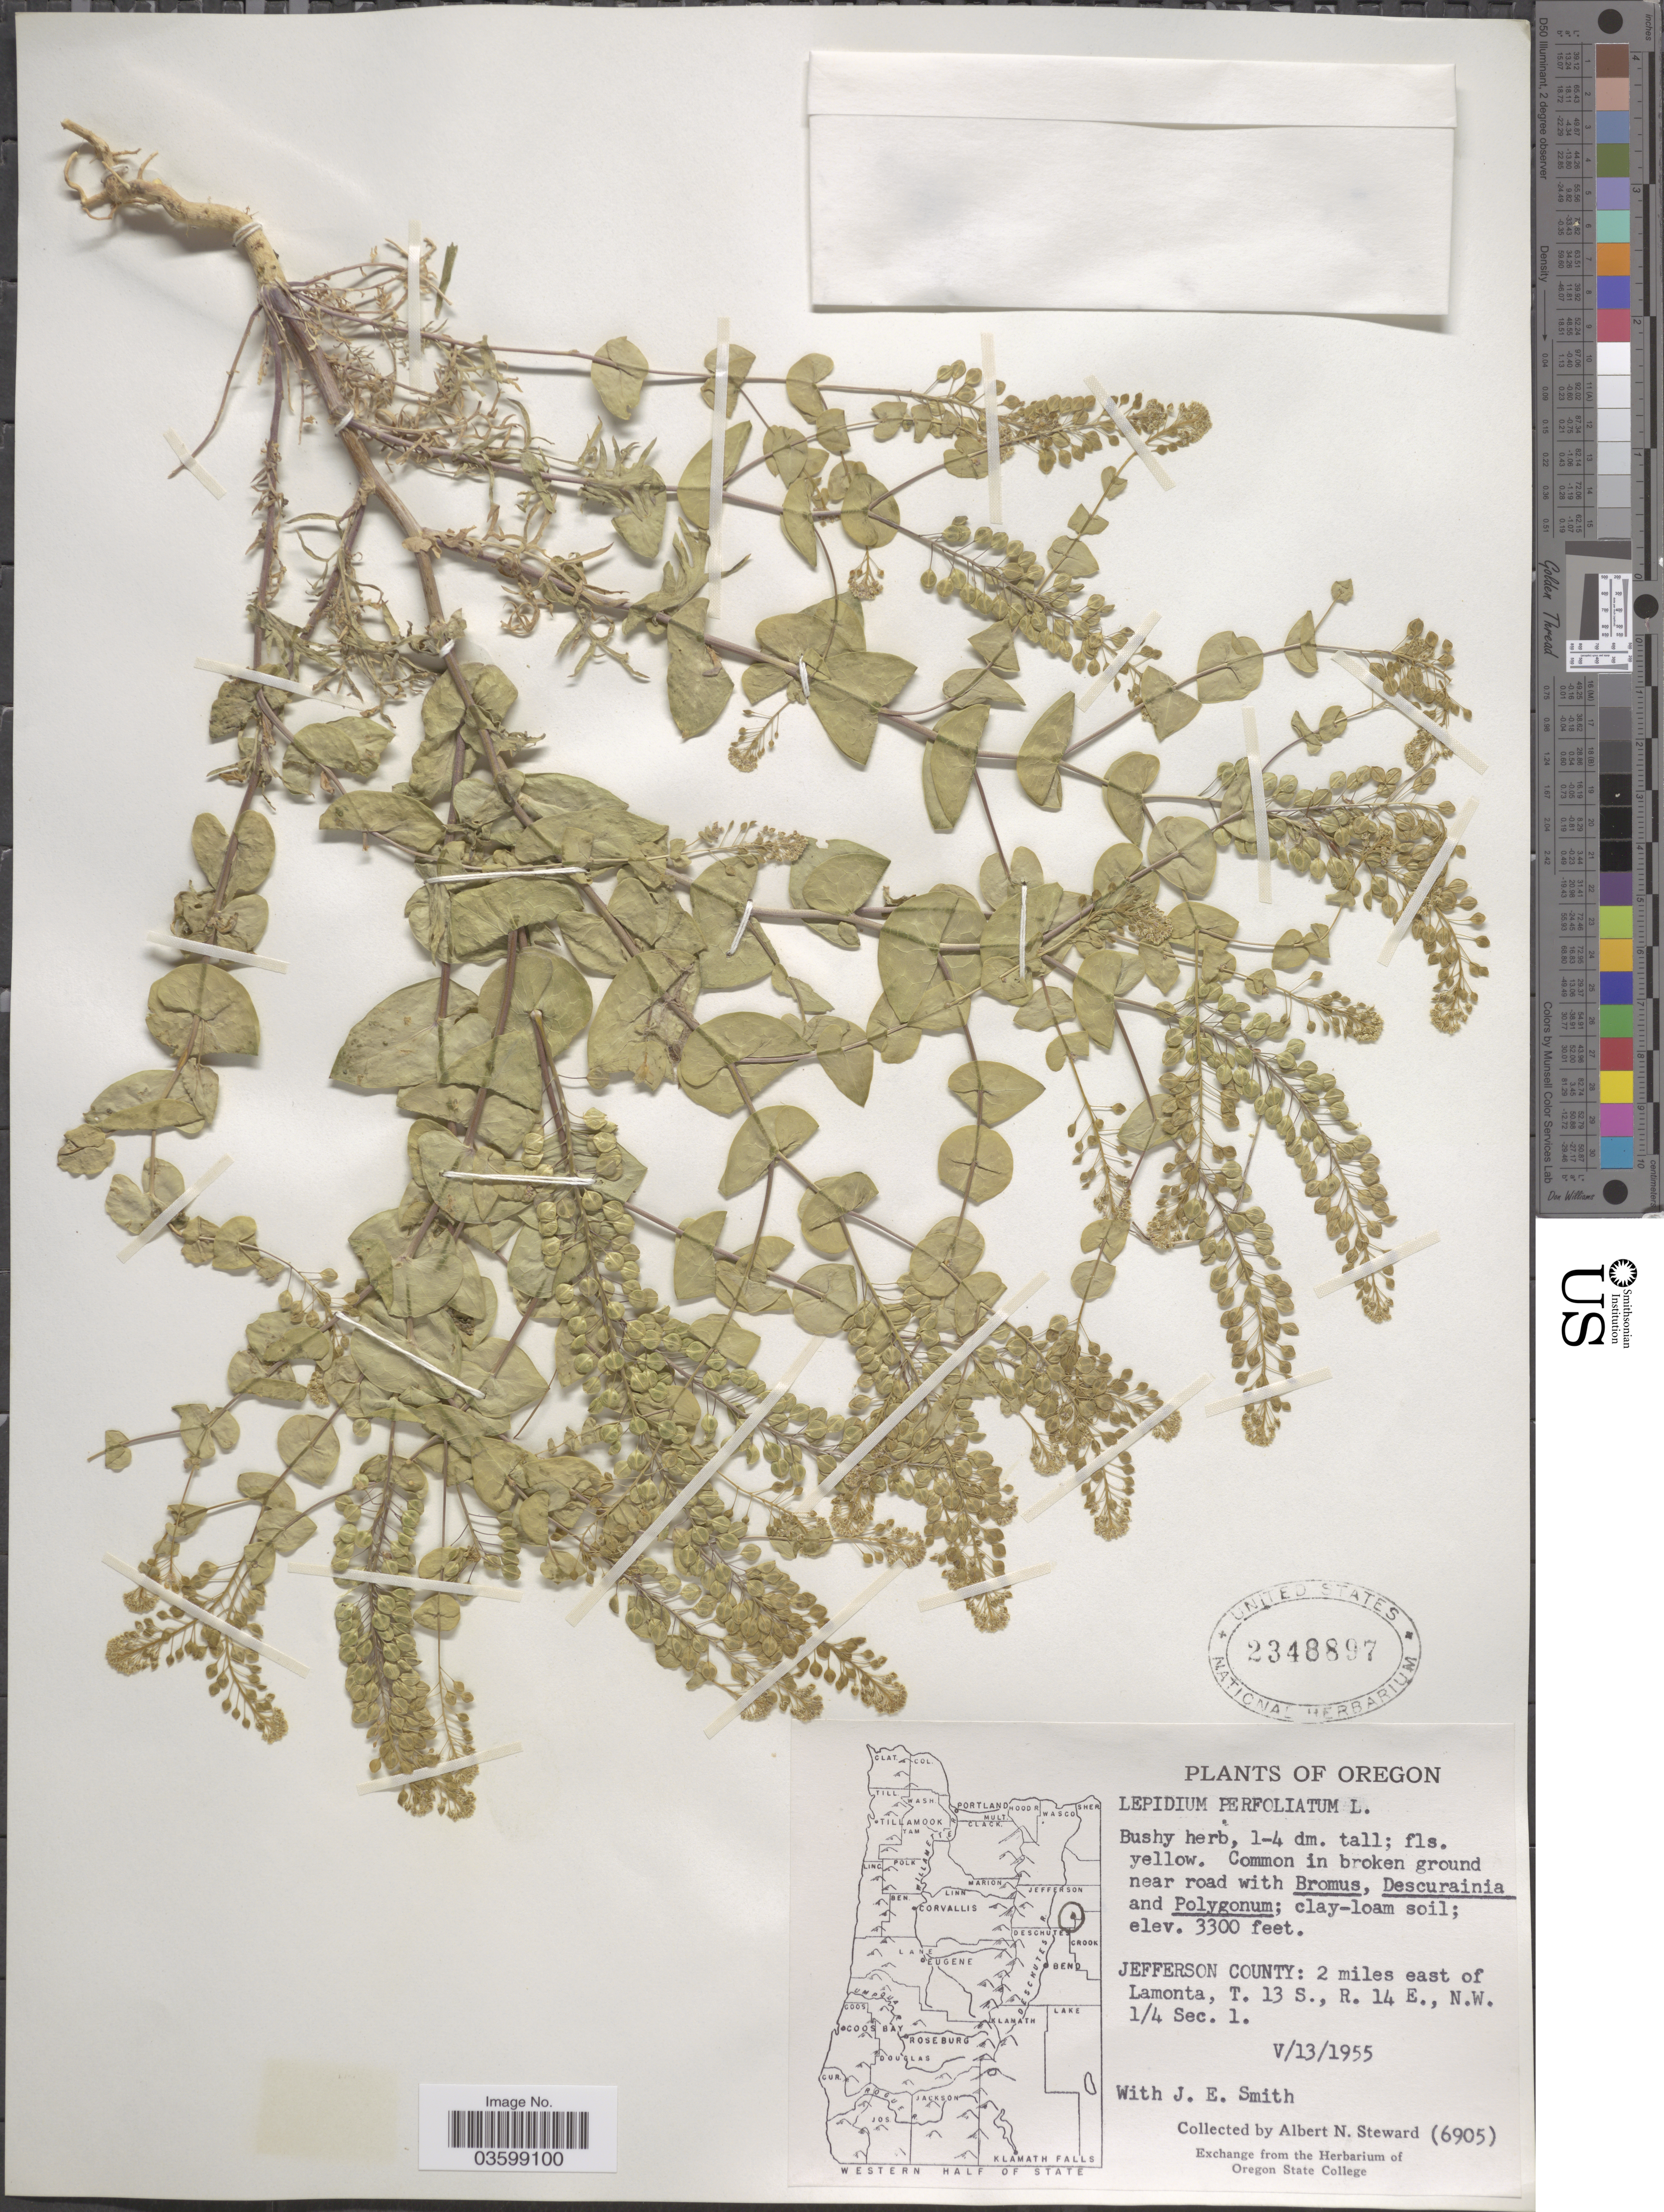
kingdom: Plantae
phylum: Tracheophyta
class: Magnoliopsida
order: Brassicales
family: Brassicaceae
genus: Lepidium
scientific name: Lepidium perfoliatum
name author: L.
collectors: A. N. Steward & J. Smith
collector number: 6905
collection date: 1955-05-13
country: United States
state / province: Oregon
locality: Jefferson County: 2 miles east of Lamonta, T. 13 S., R. 14 E., N.W. ¼ Sec. 1.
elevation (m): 1006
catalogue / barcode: US 2348897